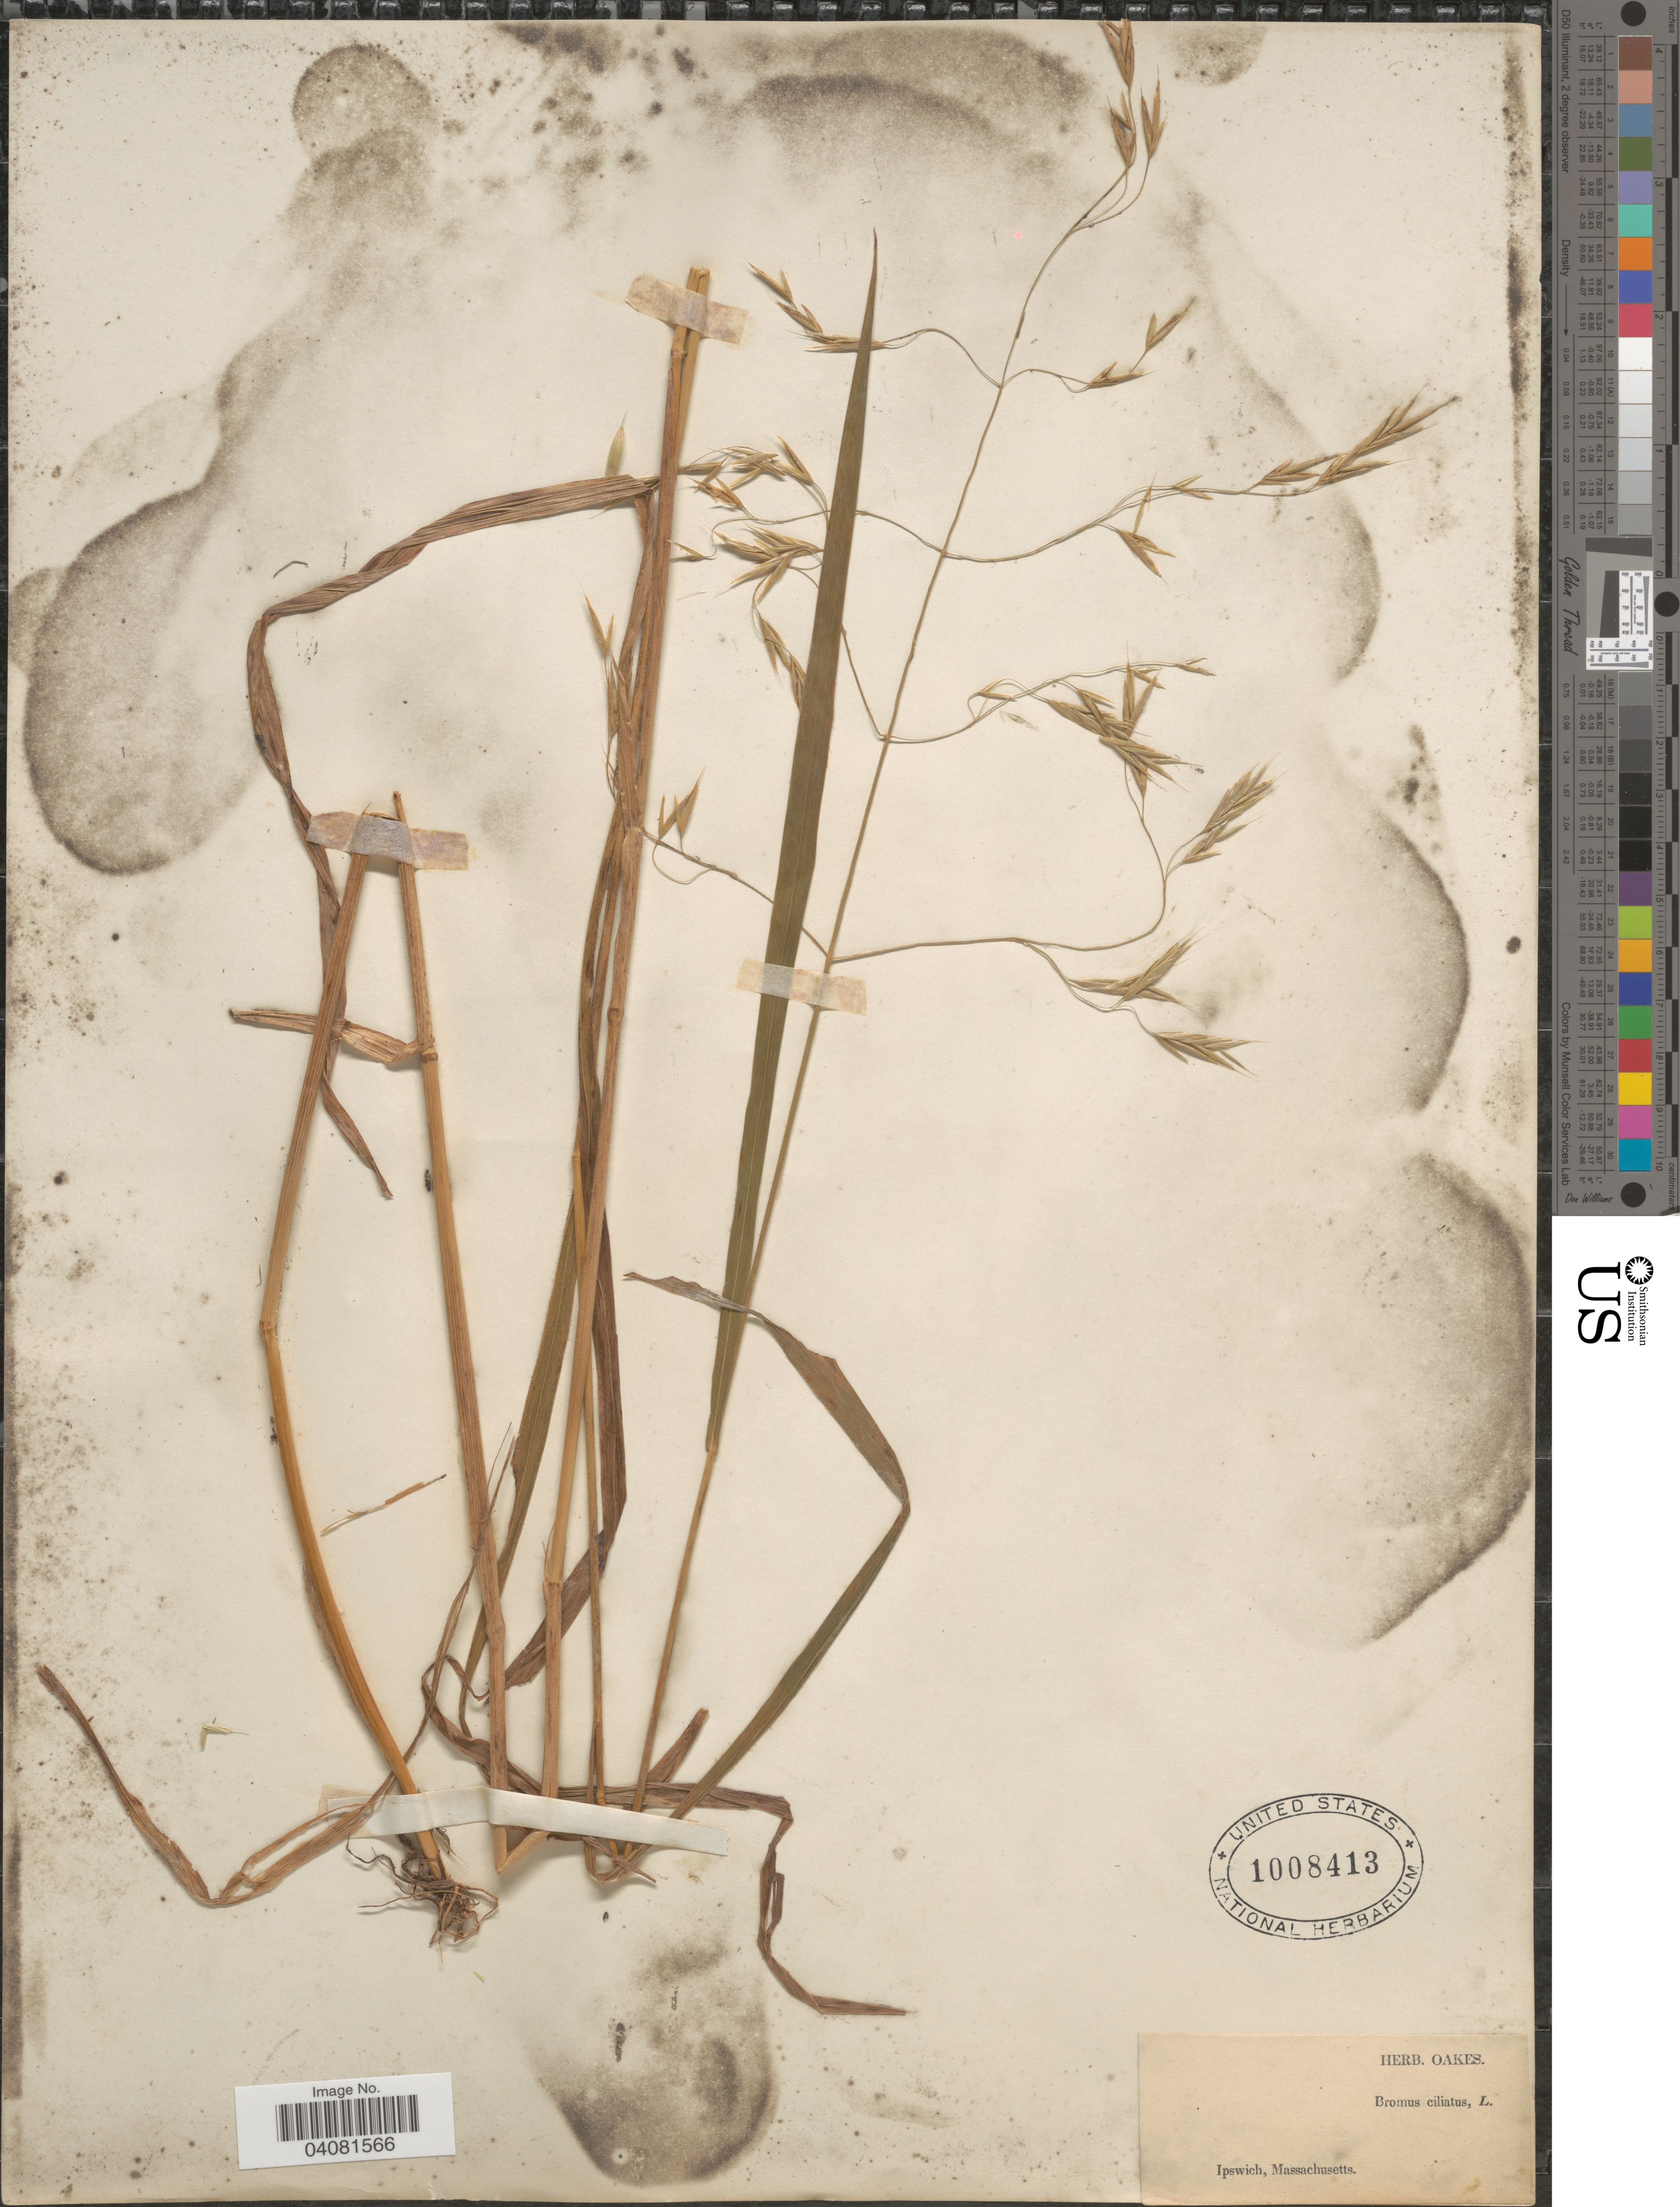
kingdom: Plantae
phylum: Tracheophyta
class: Liliopsida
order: Poales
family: Poaceae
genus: Bromus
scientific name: Bromus ciliatus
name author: L.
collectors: ex herb. Oakes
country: United States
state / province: Massachusetts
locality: Ipswich.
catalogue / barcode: US 1008413